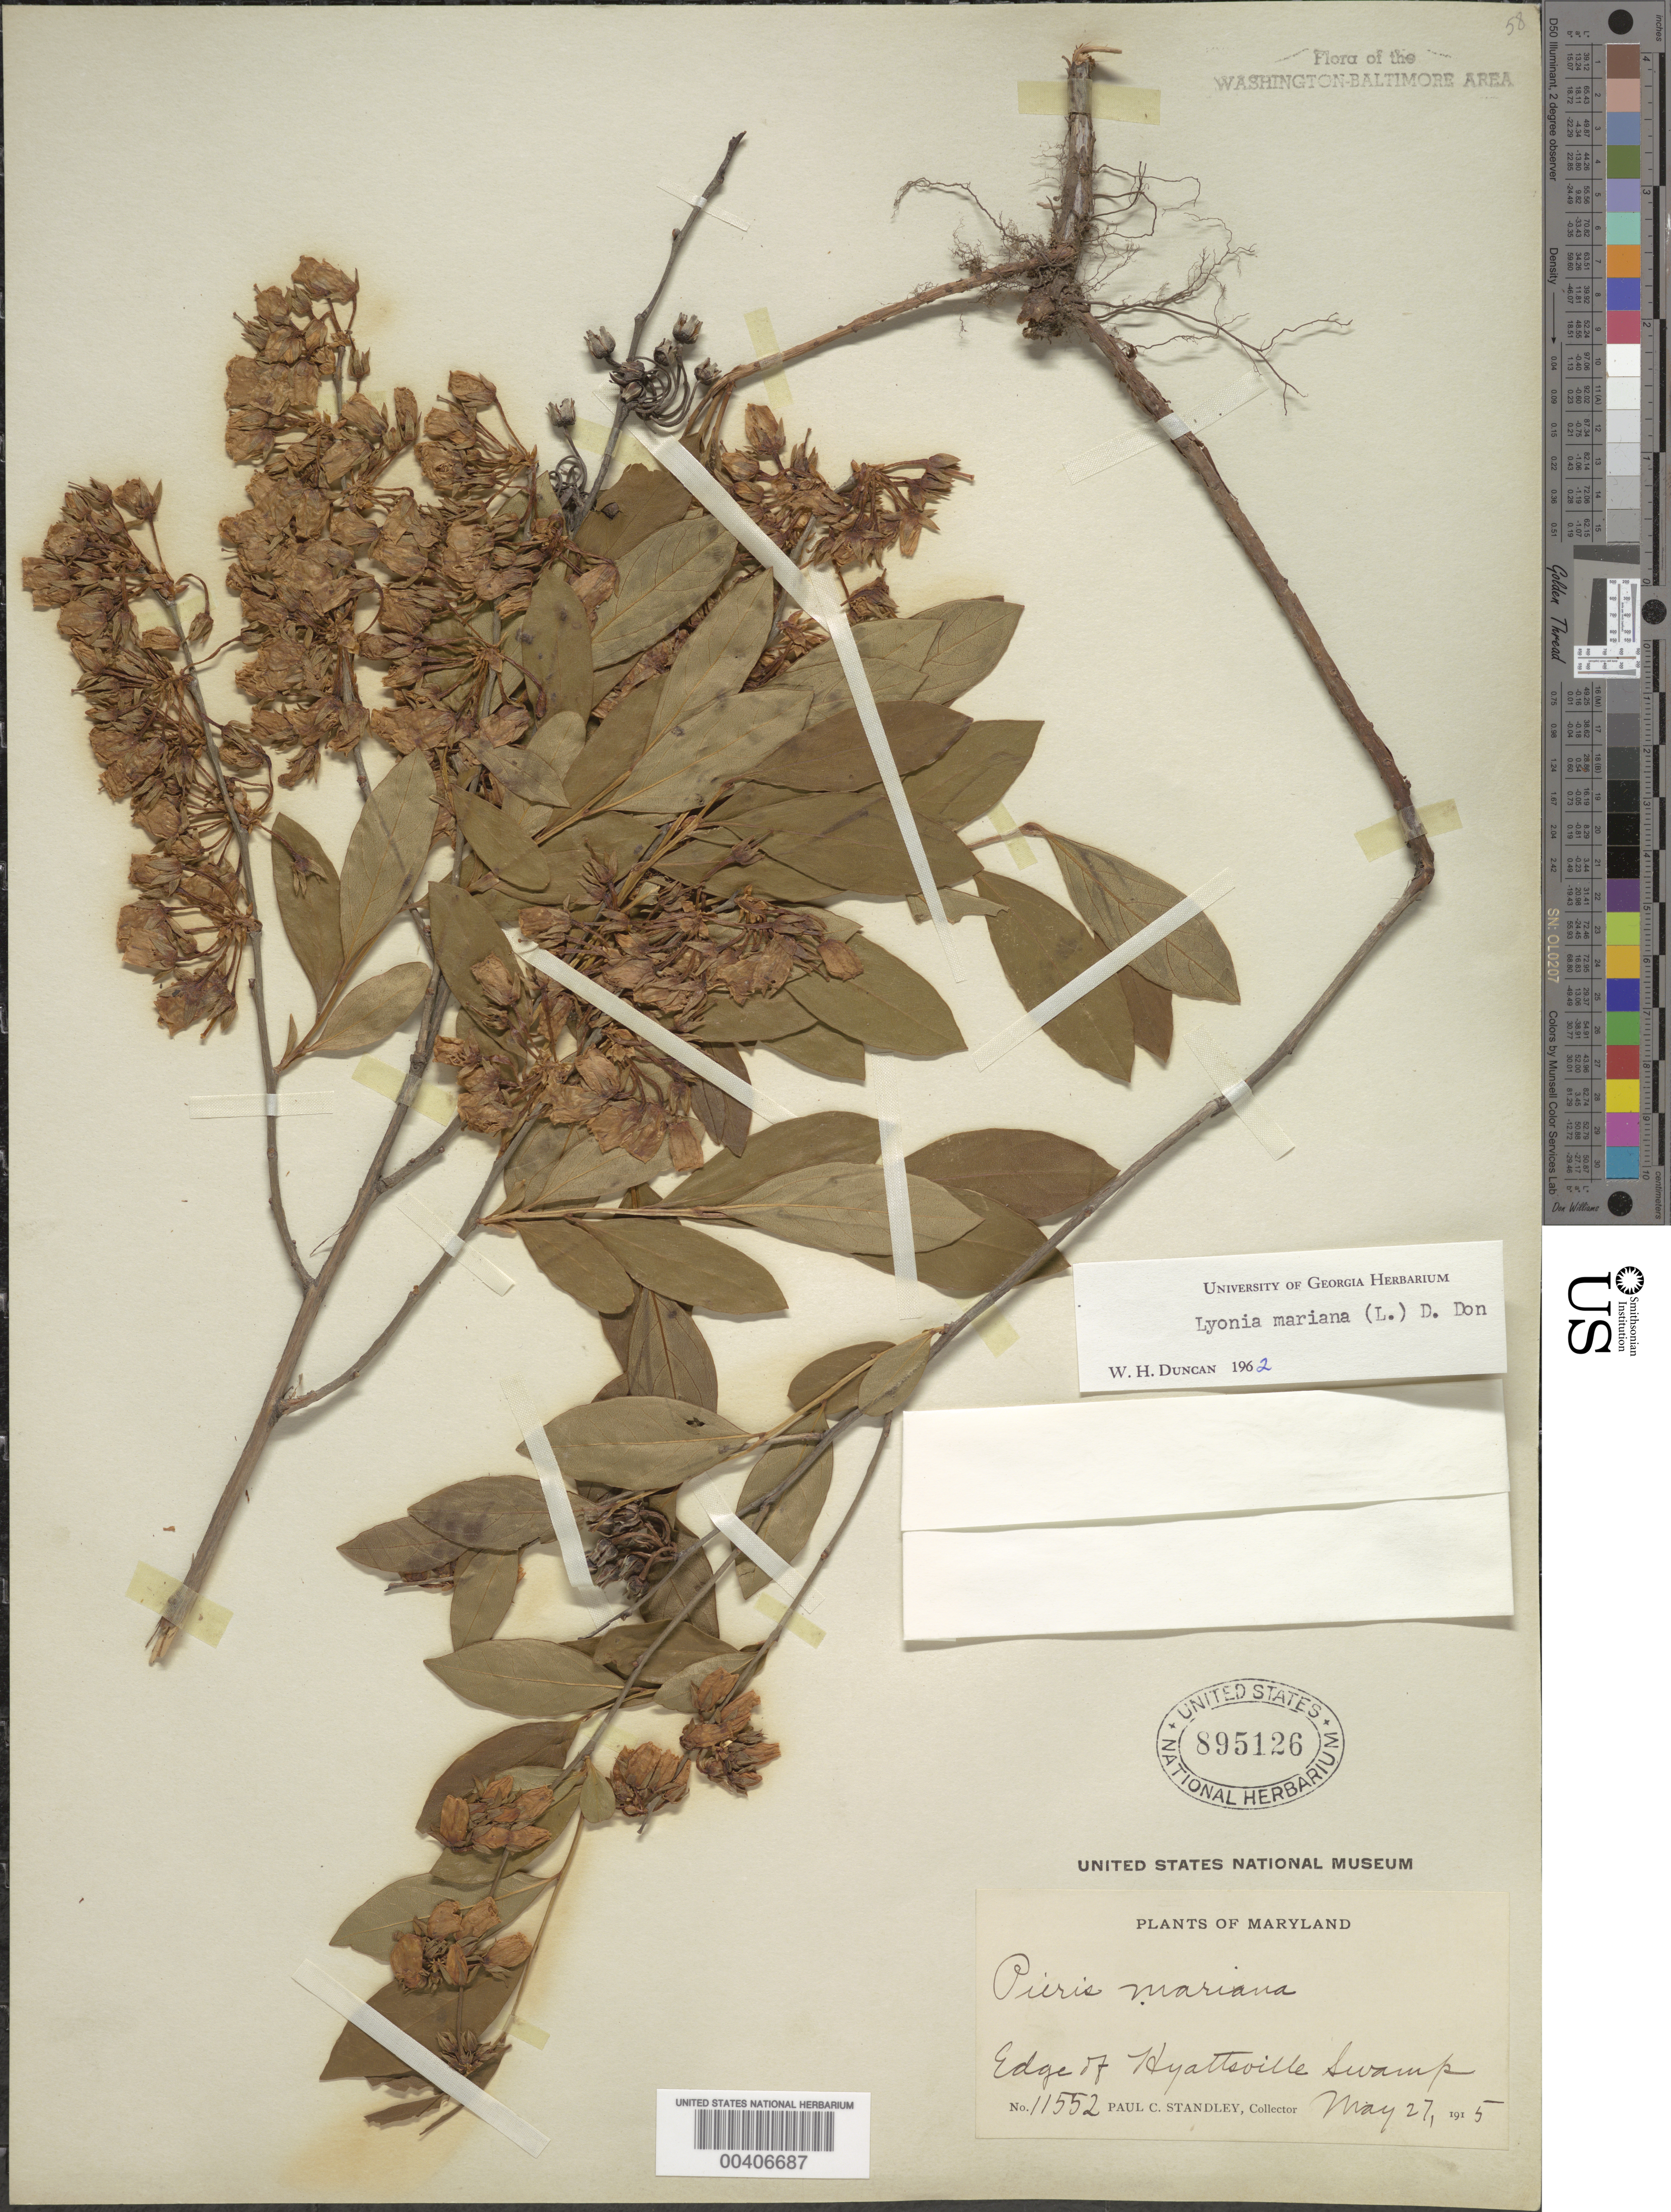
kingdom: Plantae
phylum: Tracheophyta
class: Magnoliopsida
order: Ericales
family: Ericaceae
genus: Lyonia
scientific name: Lyonia mariana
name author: (L.) D. Don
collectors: P. C. Standley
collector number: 11552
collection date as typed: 27 May 1915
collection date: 1915-05-27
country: United States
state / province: Maryland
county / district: Prince George's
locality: Hyattsville Swamp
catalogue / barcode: US 895126